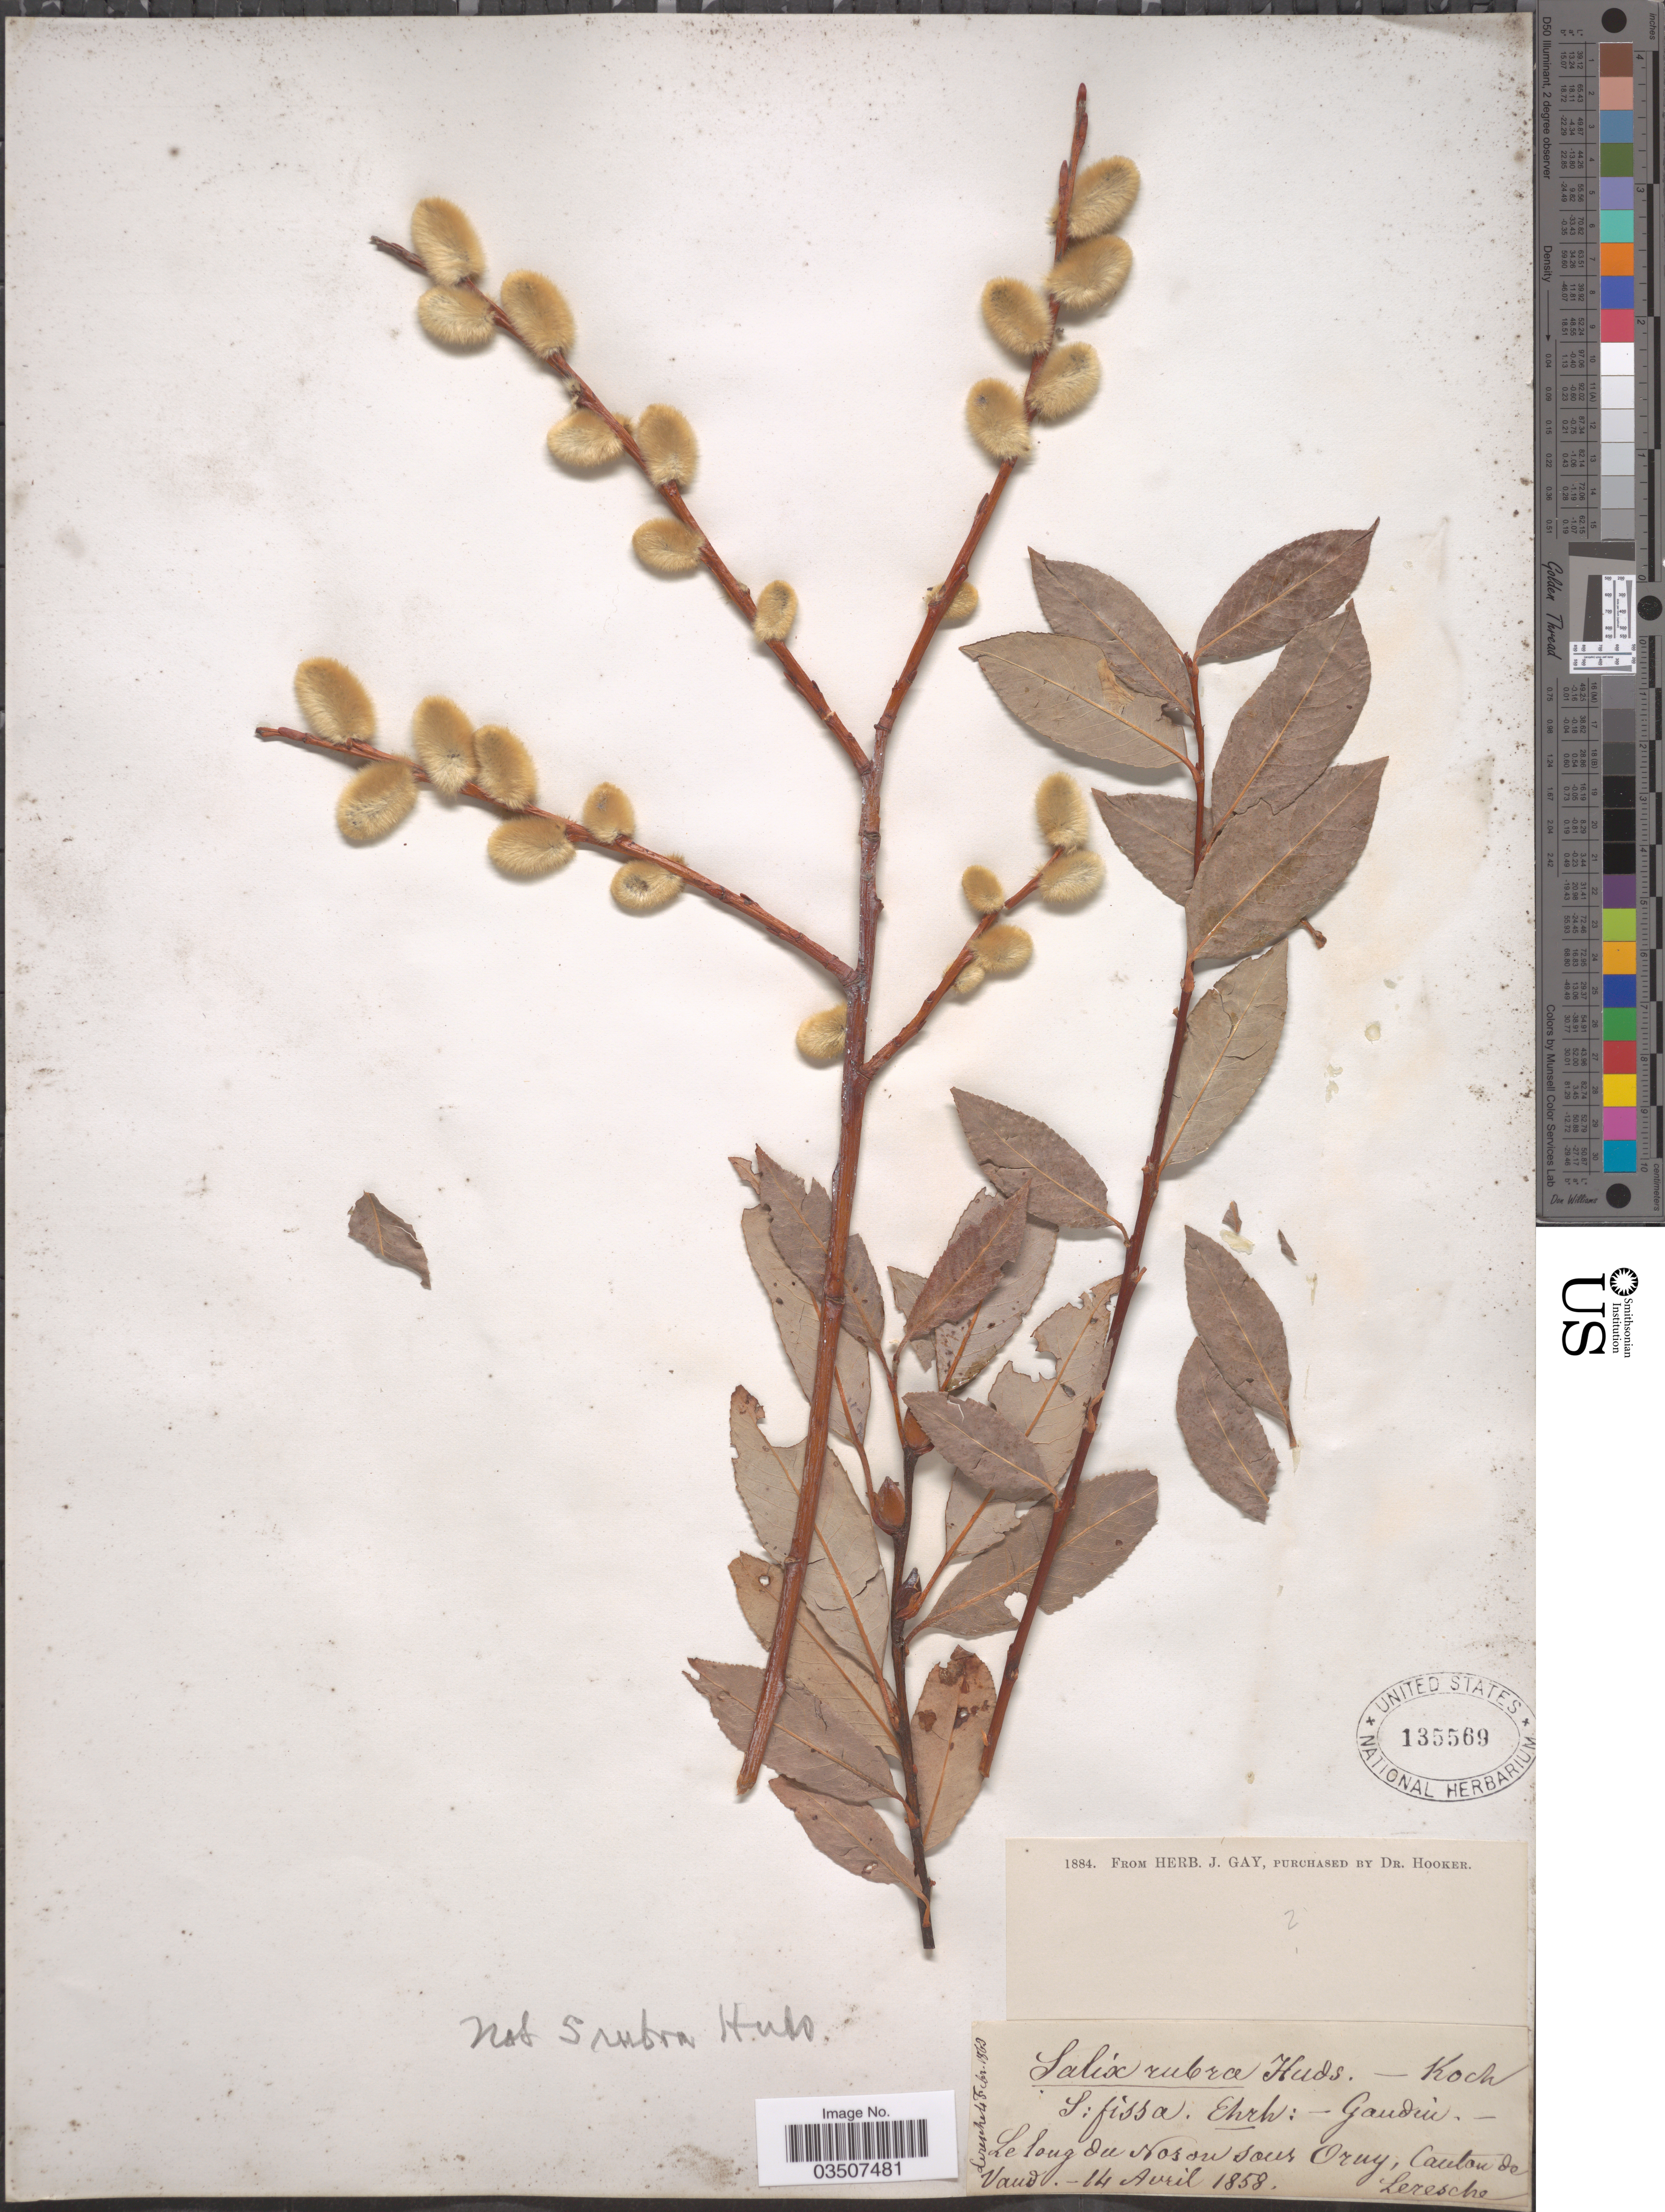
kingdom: Plantae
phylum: Tracheophyta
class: Magnoliopsida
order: Malpighiales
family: Salicaceae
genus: Salix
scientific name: Salix cordata x S. sericea Marshall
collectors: Leresche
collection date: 1858-04-14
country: Switzerland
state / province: Vaud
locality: Le long du Nos ou sous Oruy, Canton de Vaud.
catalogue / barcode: US 135569